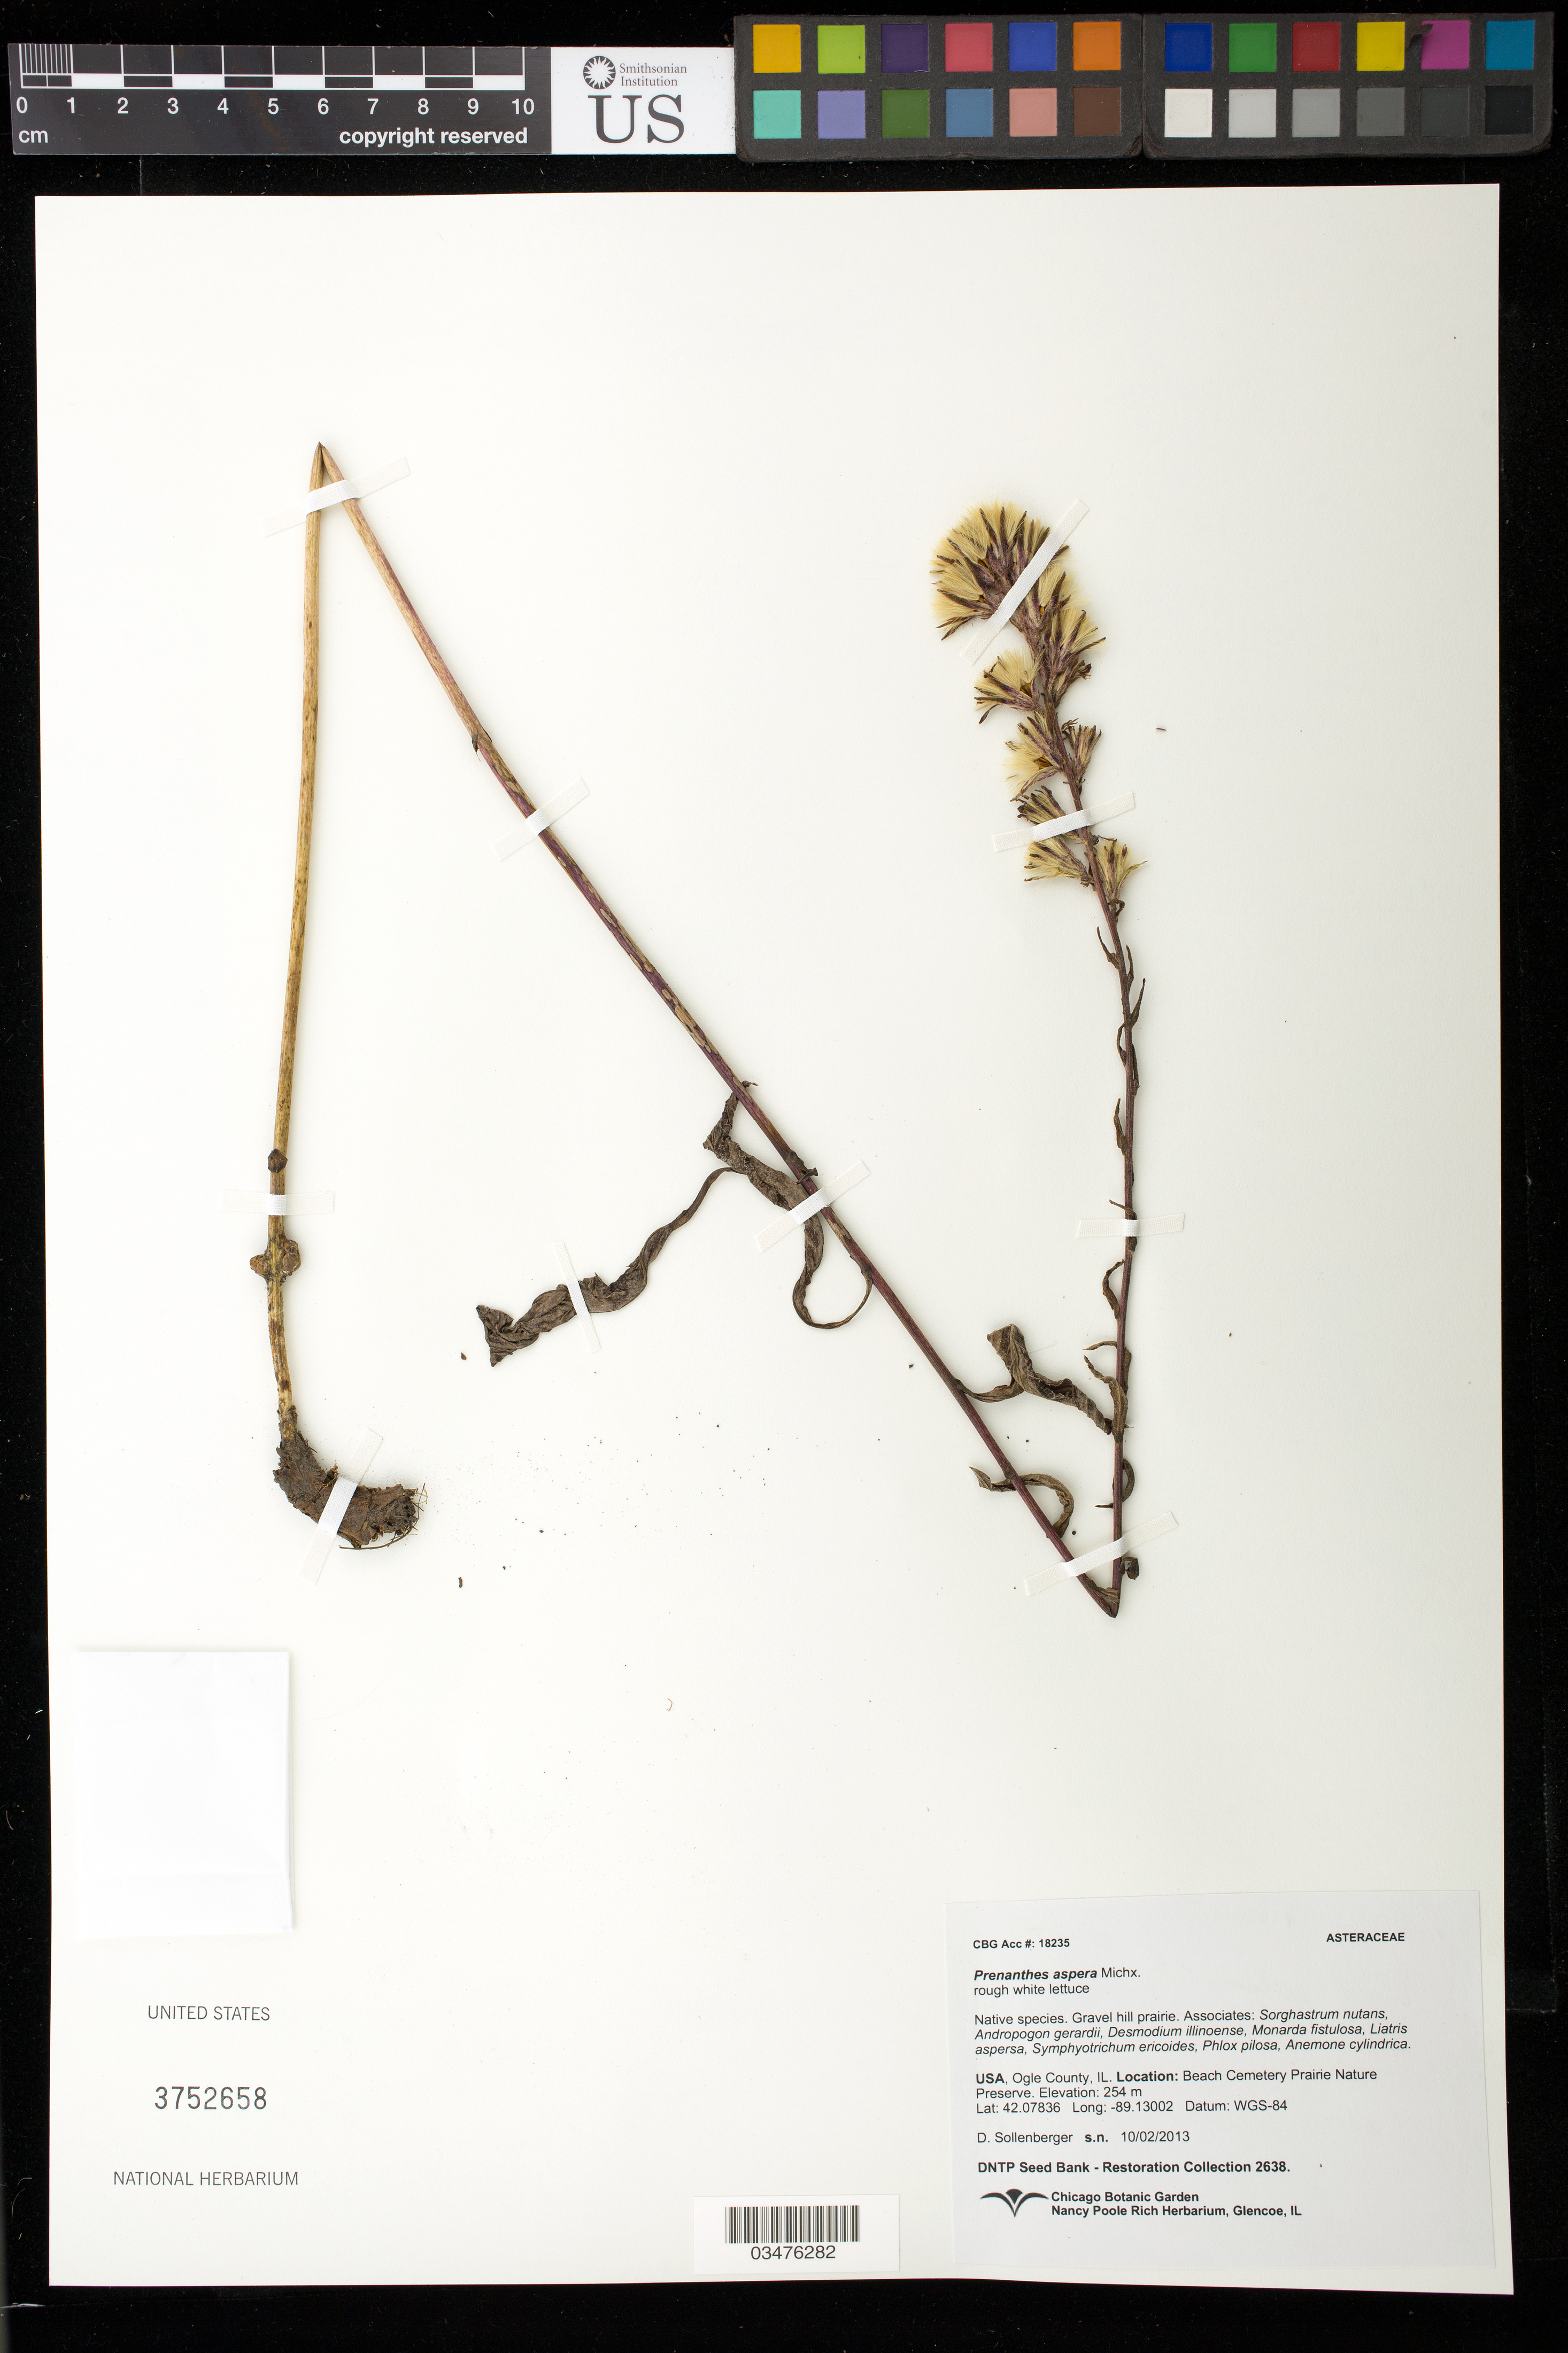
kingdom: Plantae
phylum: Tracheophyta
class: Magnoliopsida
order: Asterales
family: Asteraceae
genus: Prenanthes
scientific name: Prenanthes aspera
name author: Michx.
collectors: D. Sollenberger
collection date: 2013-10-02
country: United States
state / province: Illinois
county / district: Ogle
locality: Beach Cemetery Prairie Nature Preserve.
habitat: Gravel hill prairie. With Liatris aspersa, Phlox pilosa, Anemone cylindrica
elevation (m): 254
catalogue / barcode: US 3752658